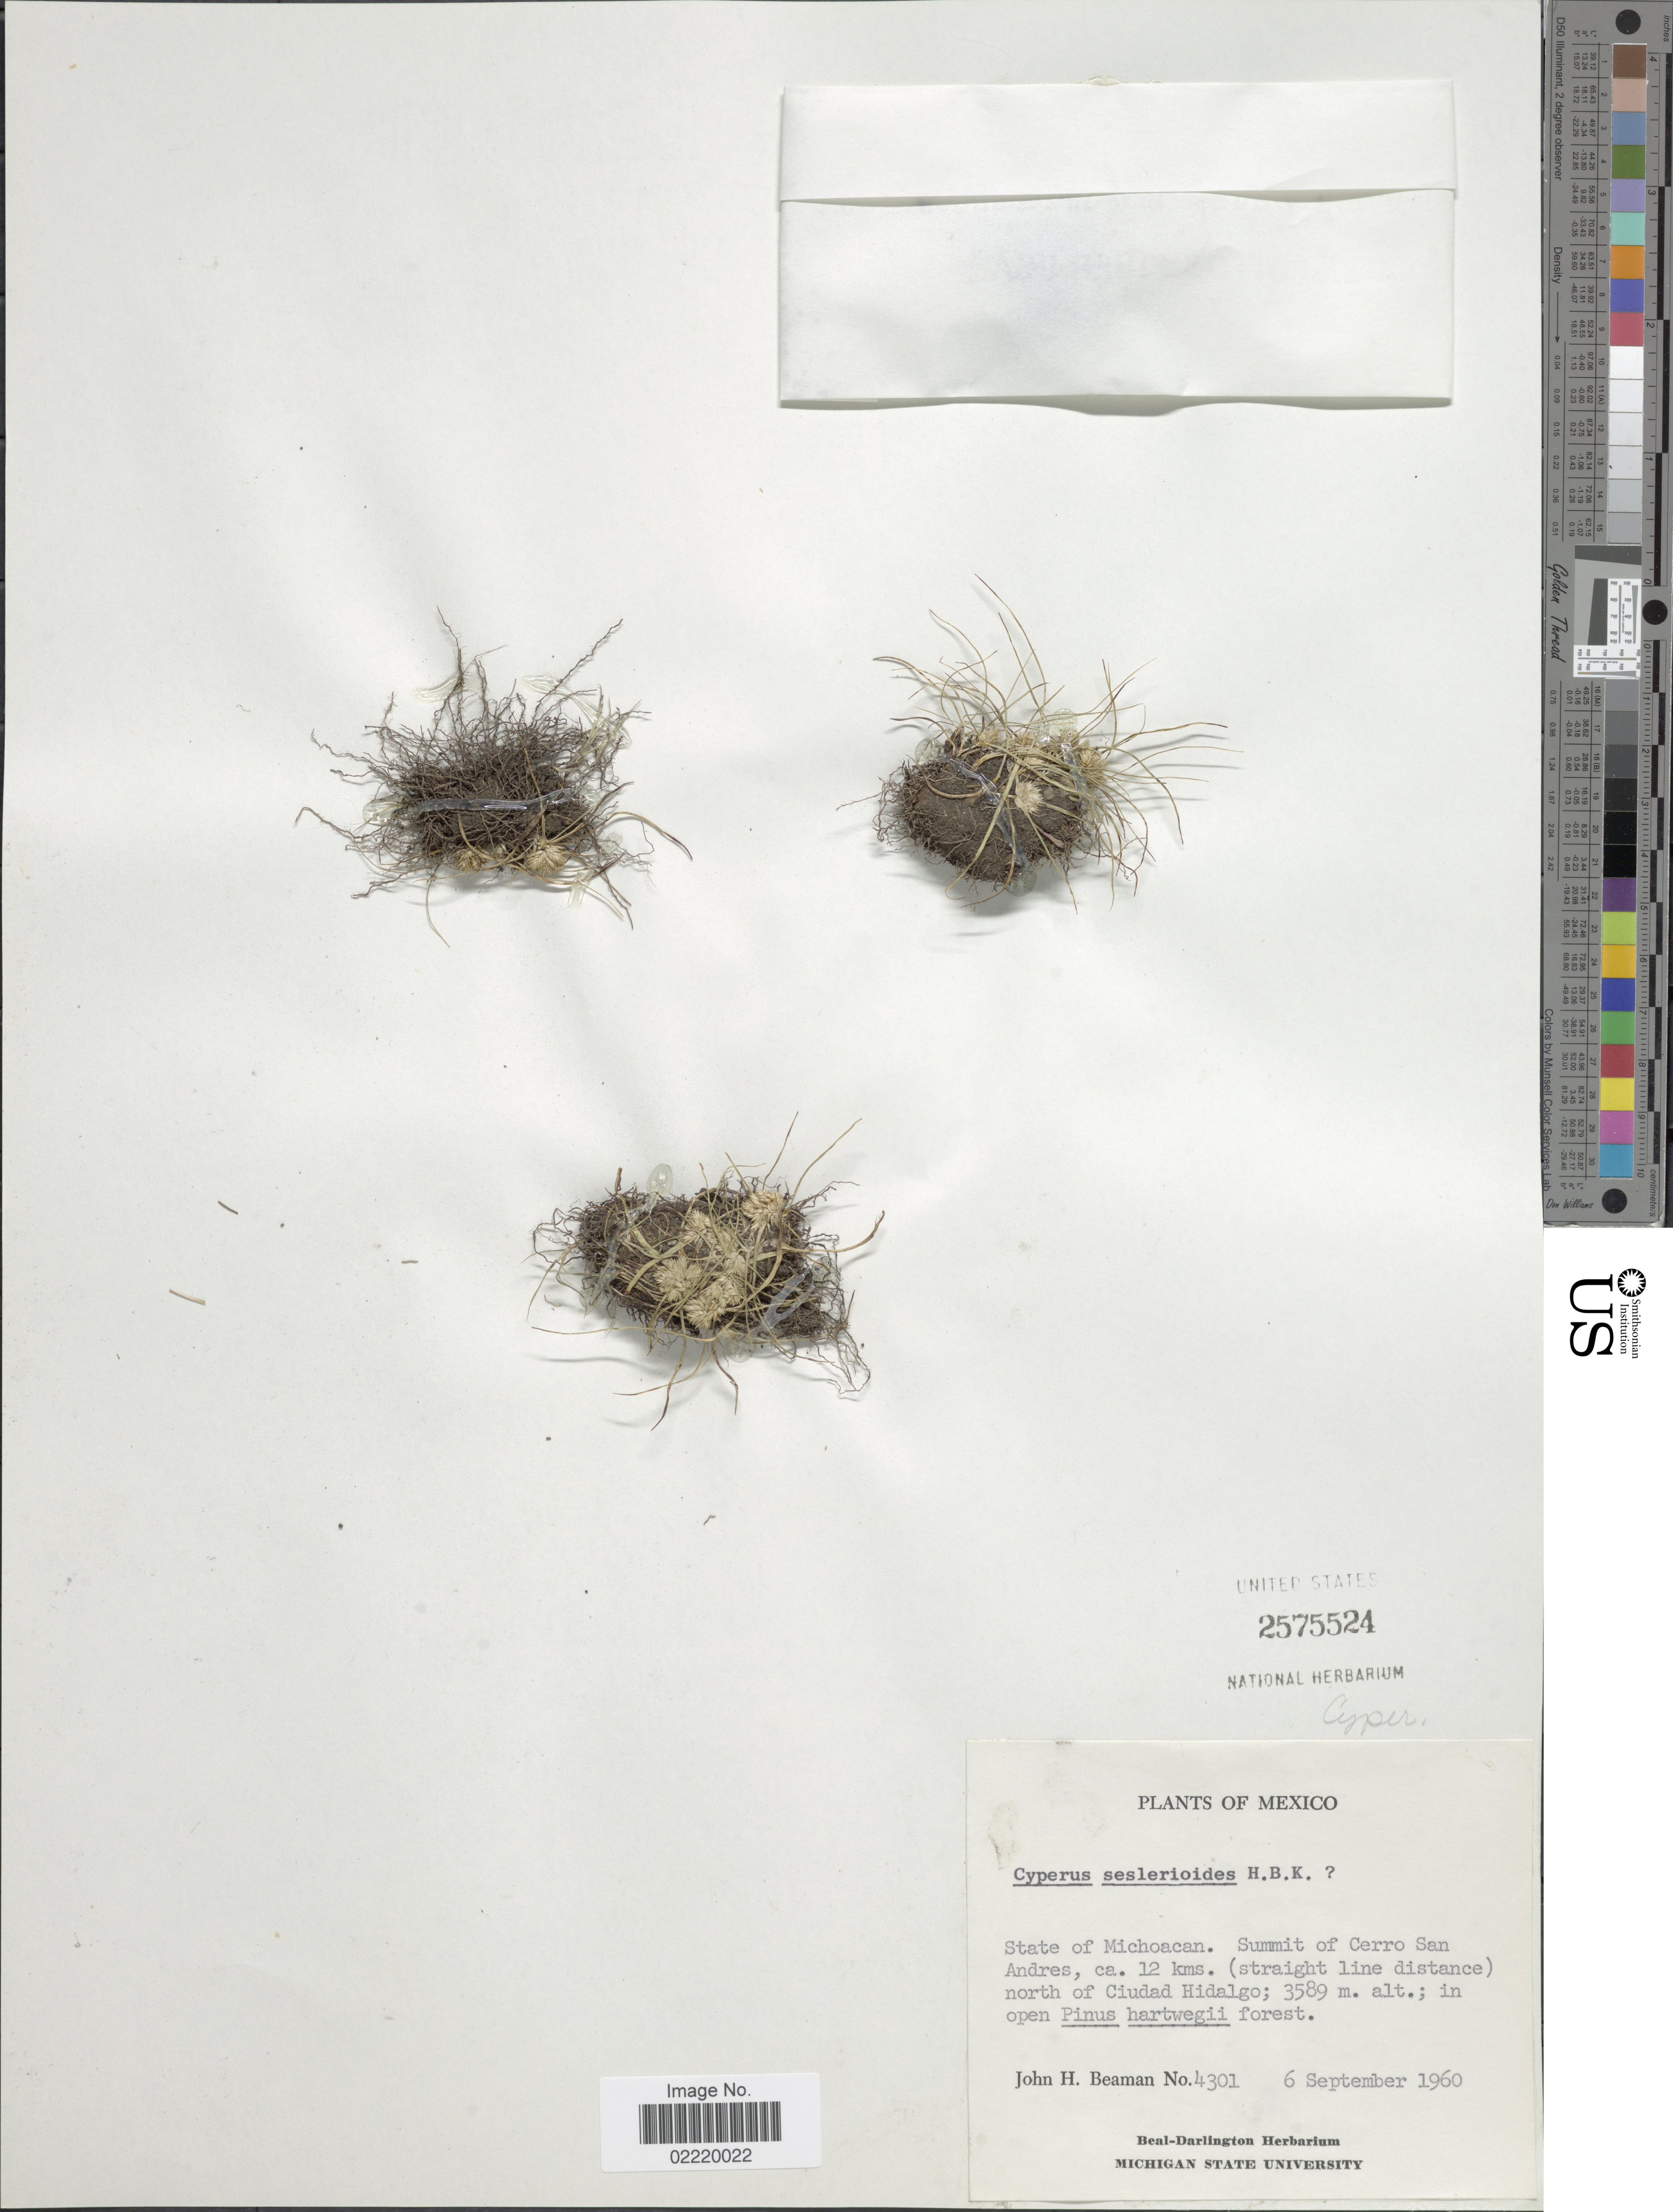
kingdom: Plantae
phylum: Tracheophyta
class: Liliopsida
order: Poales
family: Cyperaceae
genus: Cyperus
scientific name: Cyperus seslerioides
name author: Kunth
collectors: J. H. Beaman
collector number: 4301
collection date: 1960-09-06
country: Mexico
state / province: Michoacán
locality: Summit of Cerro San Andres, ca. 12 km. (straight line distace), north of Ciudad Hidalgo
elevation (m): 3589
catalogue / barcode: US 2575524